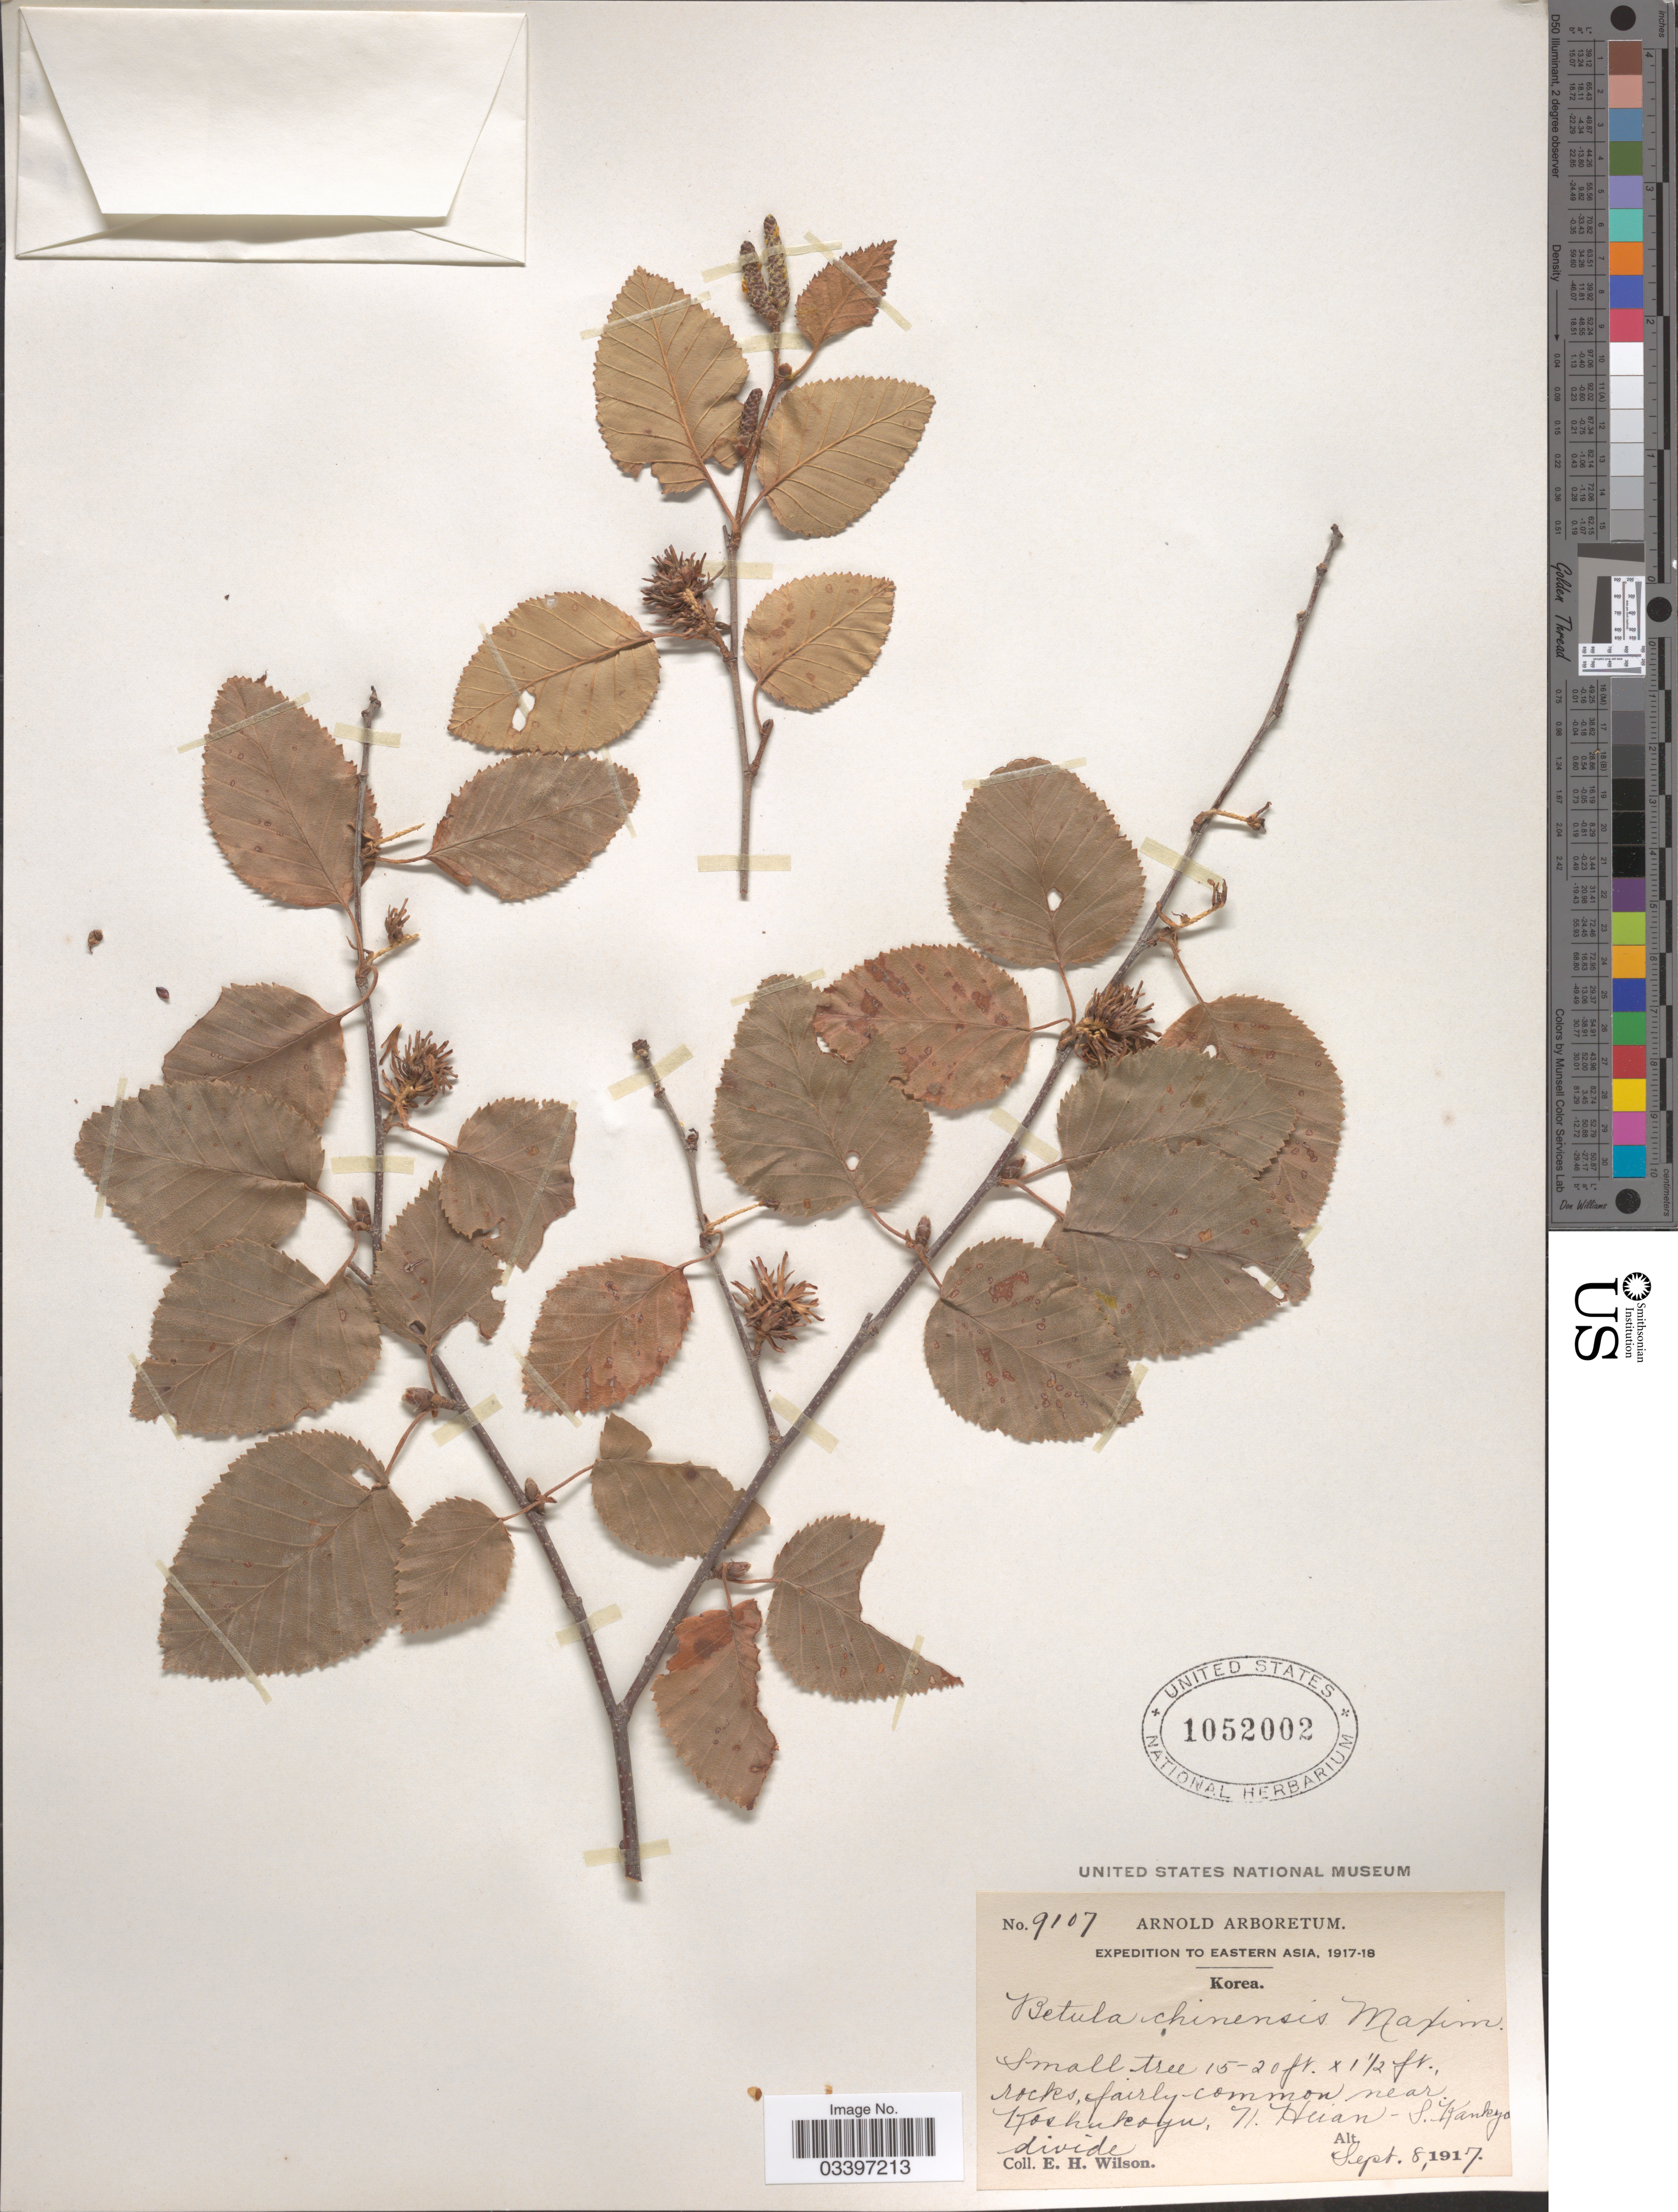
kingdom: Plantae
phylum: Tracheophyta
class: Magnoliopsida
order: Fagales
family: Betulaceae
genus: Betula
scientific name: Betula chinensis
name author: Maxim.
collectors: E. Wilson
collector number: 9107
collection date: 1917-09-08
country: North Korea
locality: Near Koshukoyu, N. Heian - S. Kankyo divide.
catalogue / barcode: US 1052002